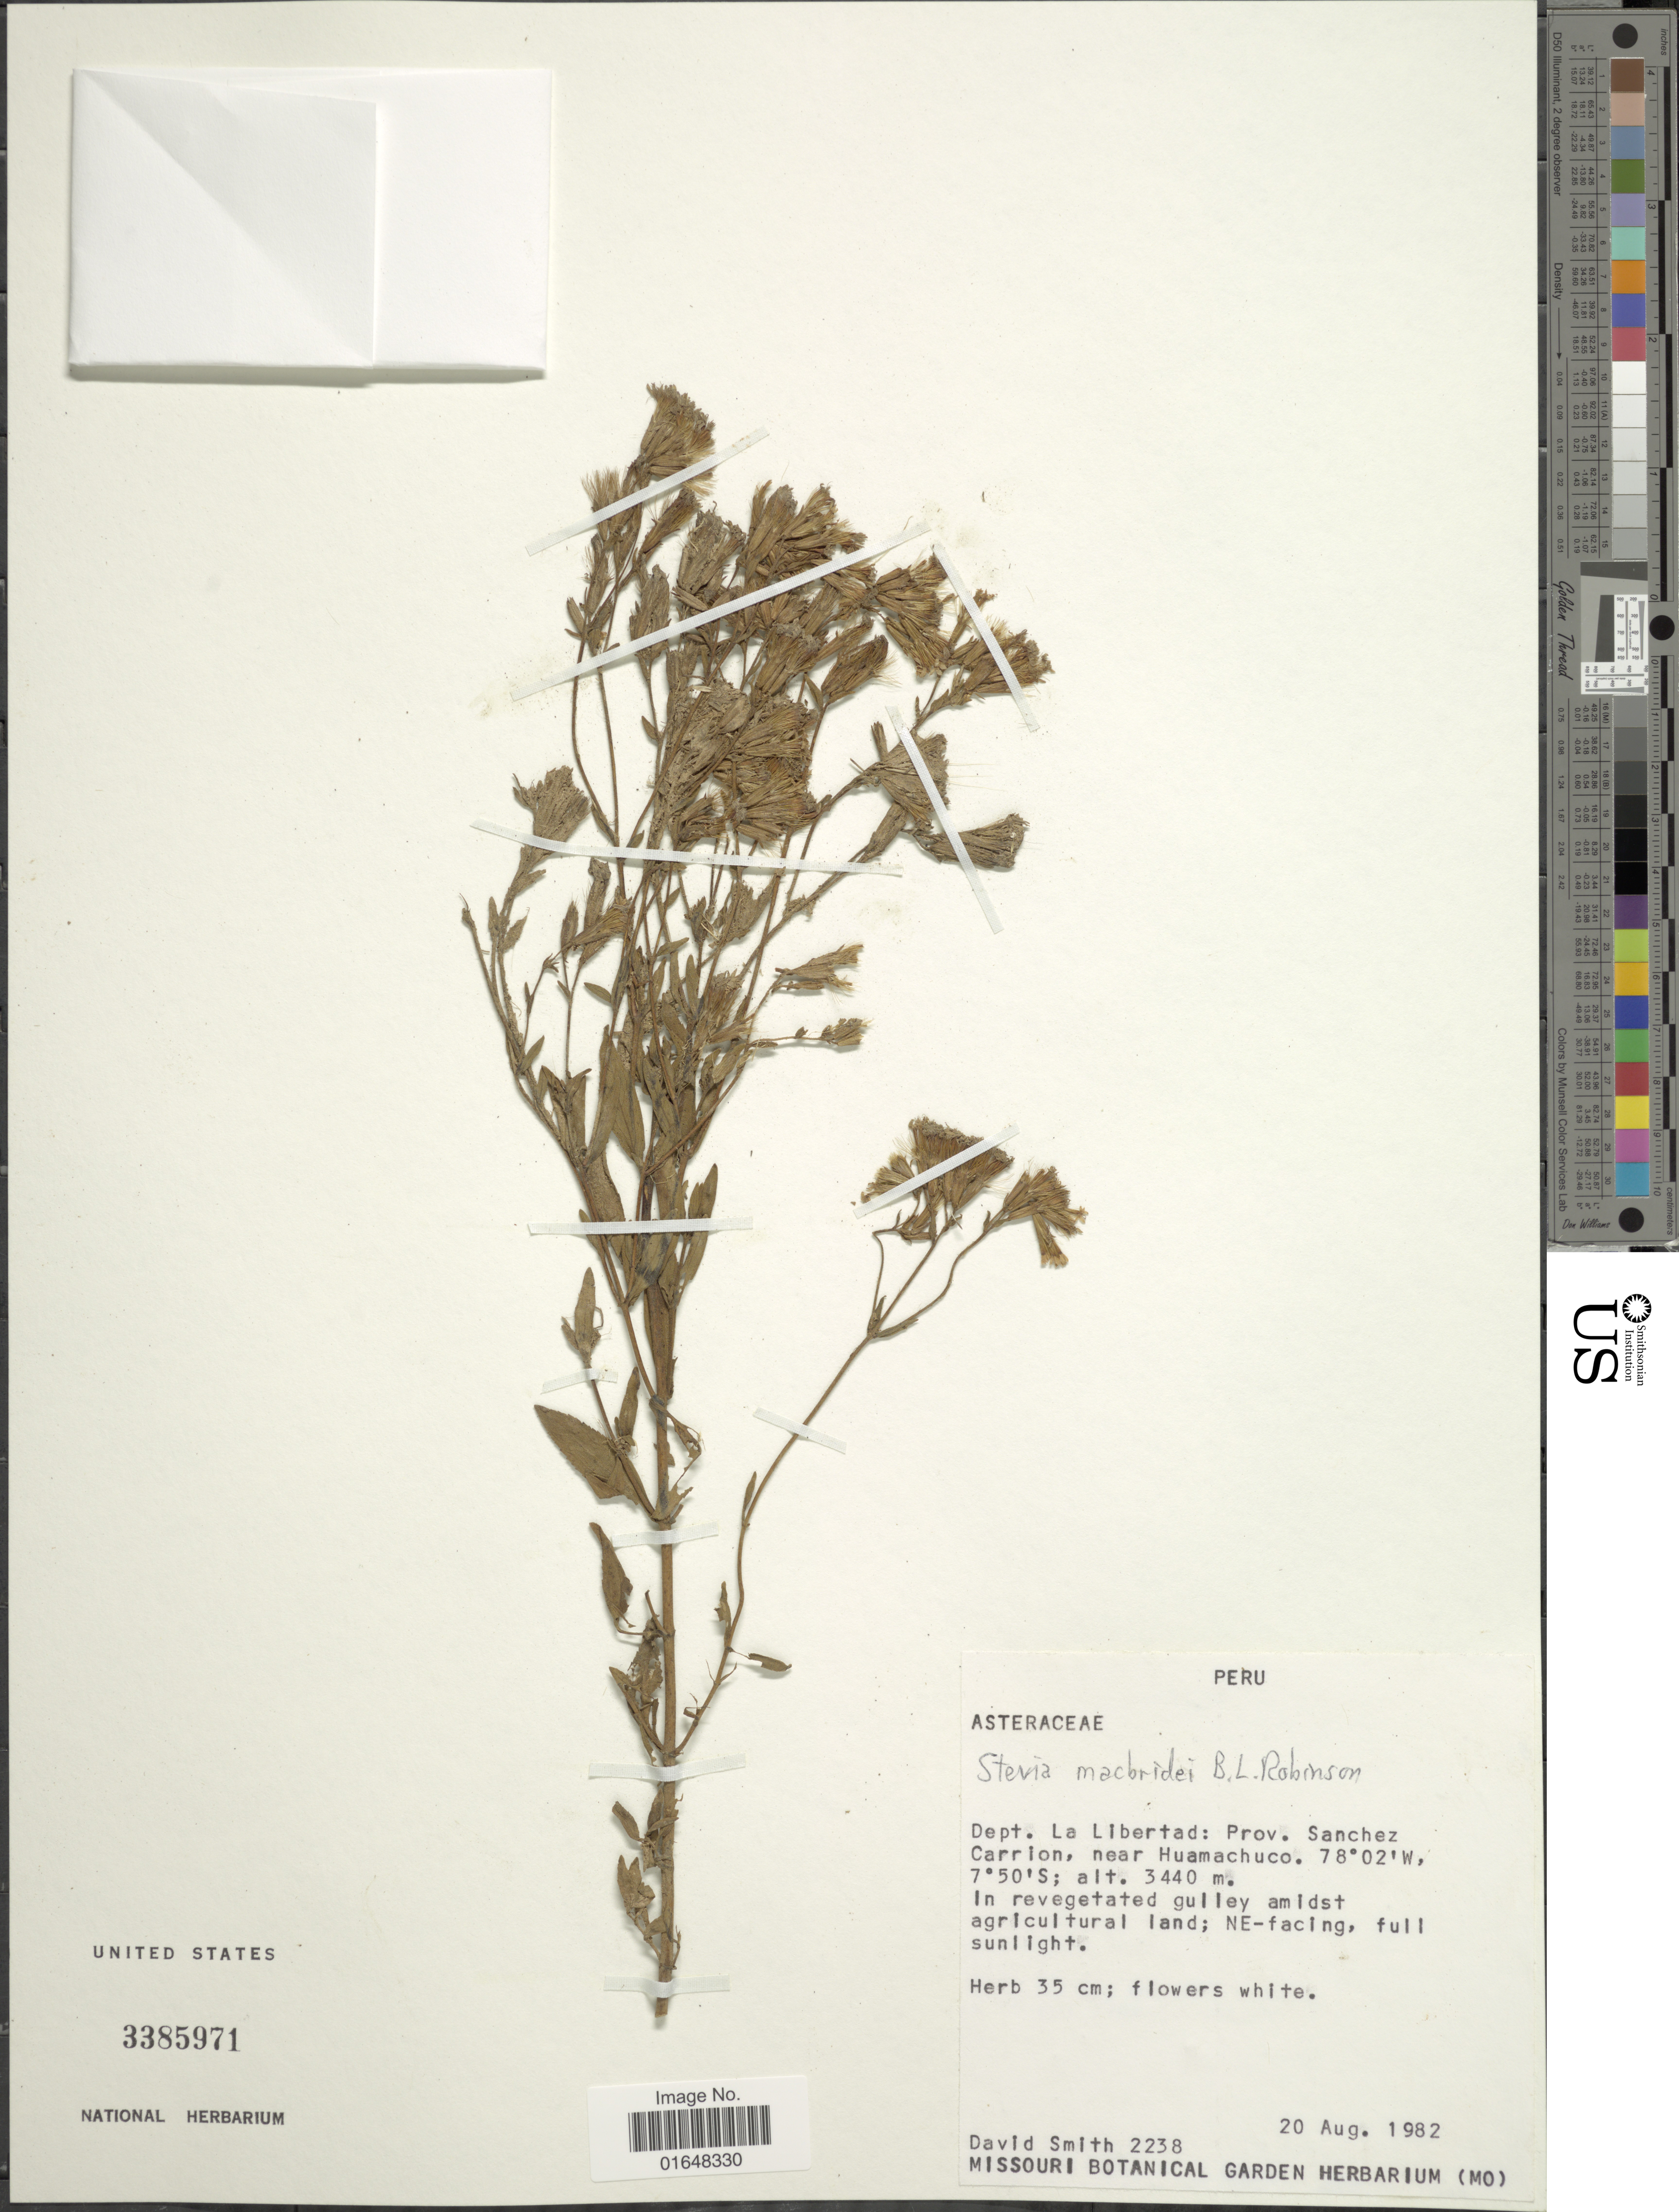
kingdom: Plantae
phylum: Tracheophyta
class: Magnoliopsida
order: Asterales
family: Asteraceae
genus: Stevia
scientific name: Stevia macbridei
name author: B.L. Rob.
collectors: D. Smith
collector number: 2238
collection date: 1982-08-20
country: Peru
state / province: La Libertad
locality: Dept. La Libertad: Prov. Sanchez Carrion, near Huamachuco.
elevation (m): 3440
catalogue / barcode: US 3385971